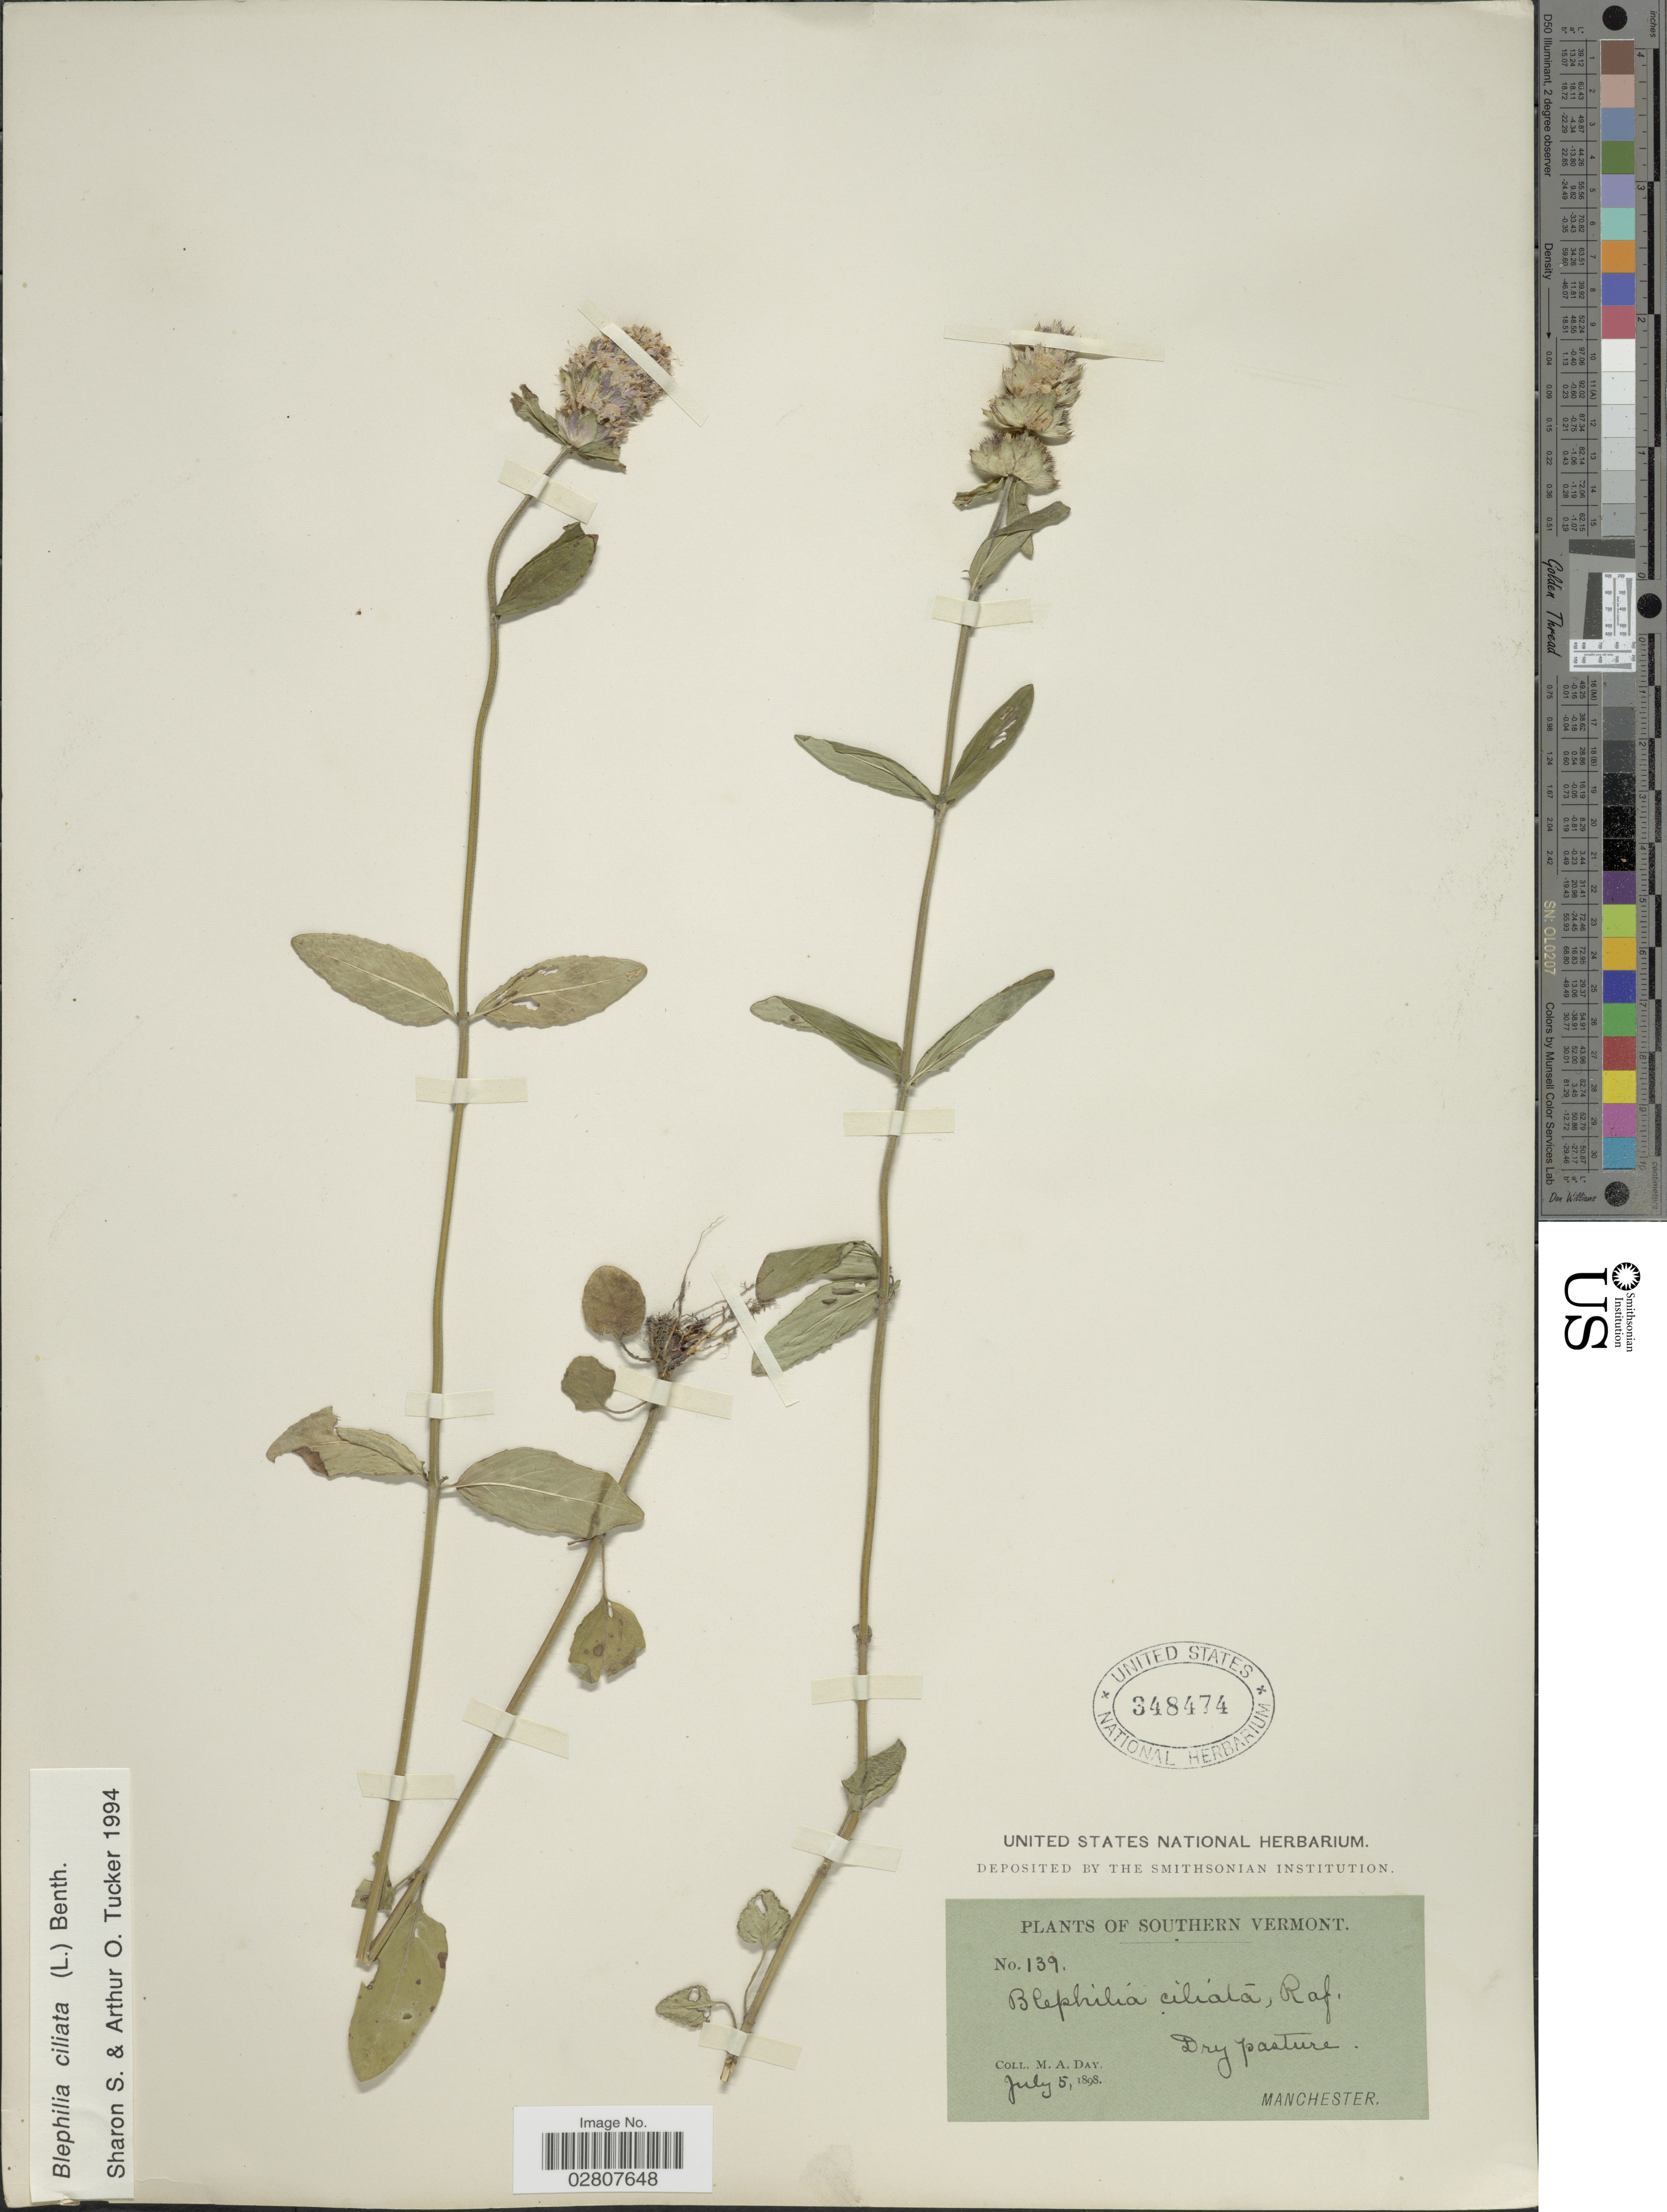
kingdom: Plantae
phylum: Tracheophyta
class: Magnoliopsida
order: Lamiales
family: Lamiaceae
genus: Blephilia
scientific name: Blephilia ciliata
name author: (L.) Raf. ex Benth.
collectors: M. Day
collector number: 139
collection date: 1898-07-05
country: United States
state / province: Vermont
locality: Southern Vermont. Manchester.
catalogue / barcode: US 348474